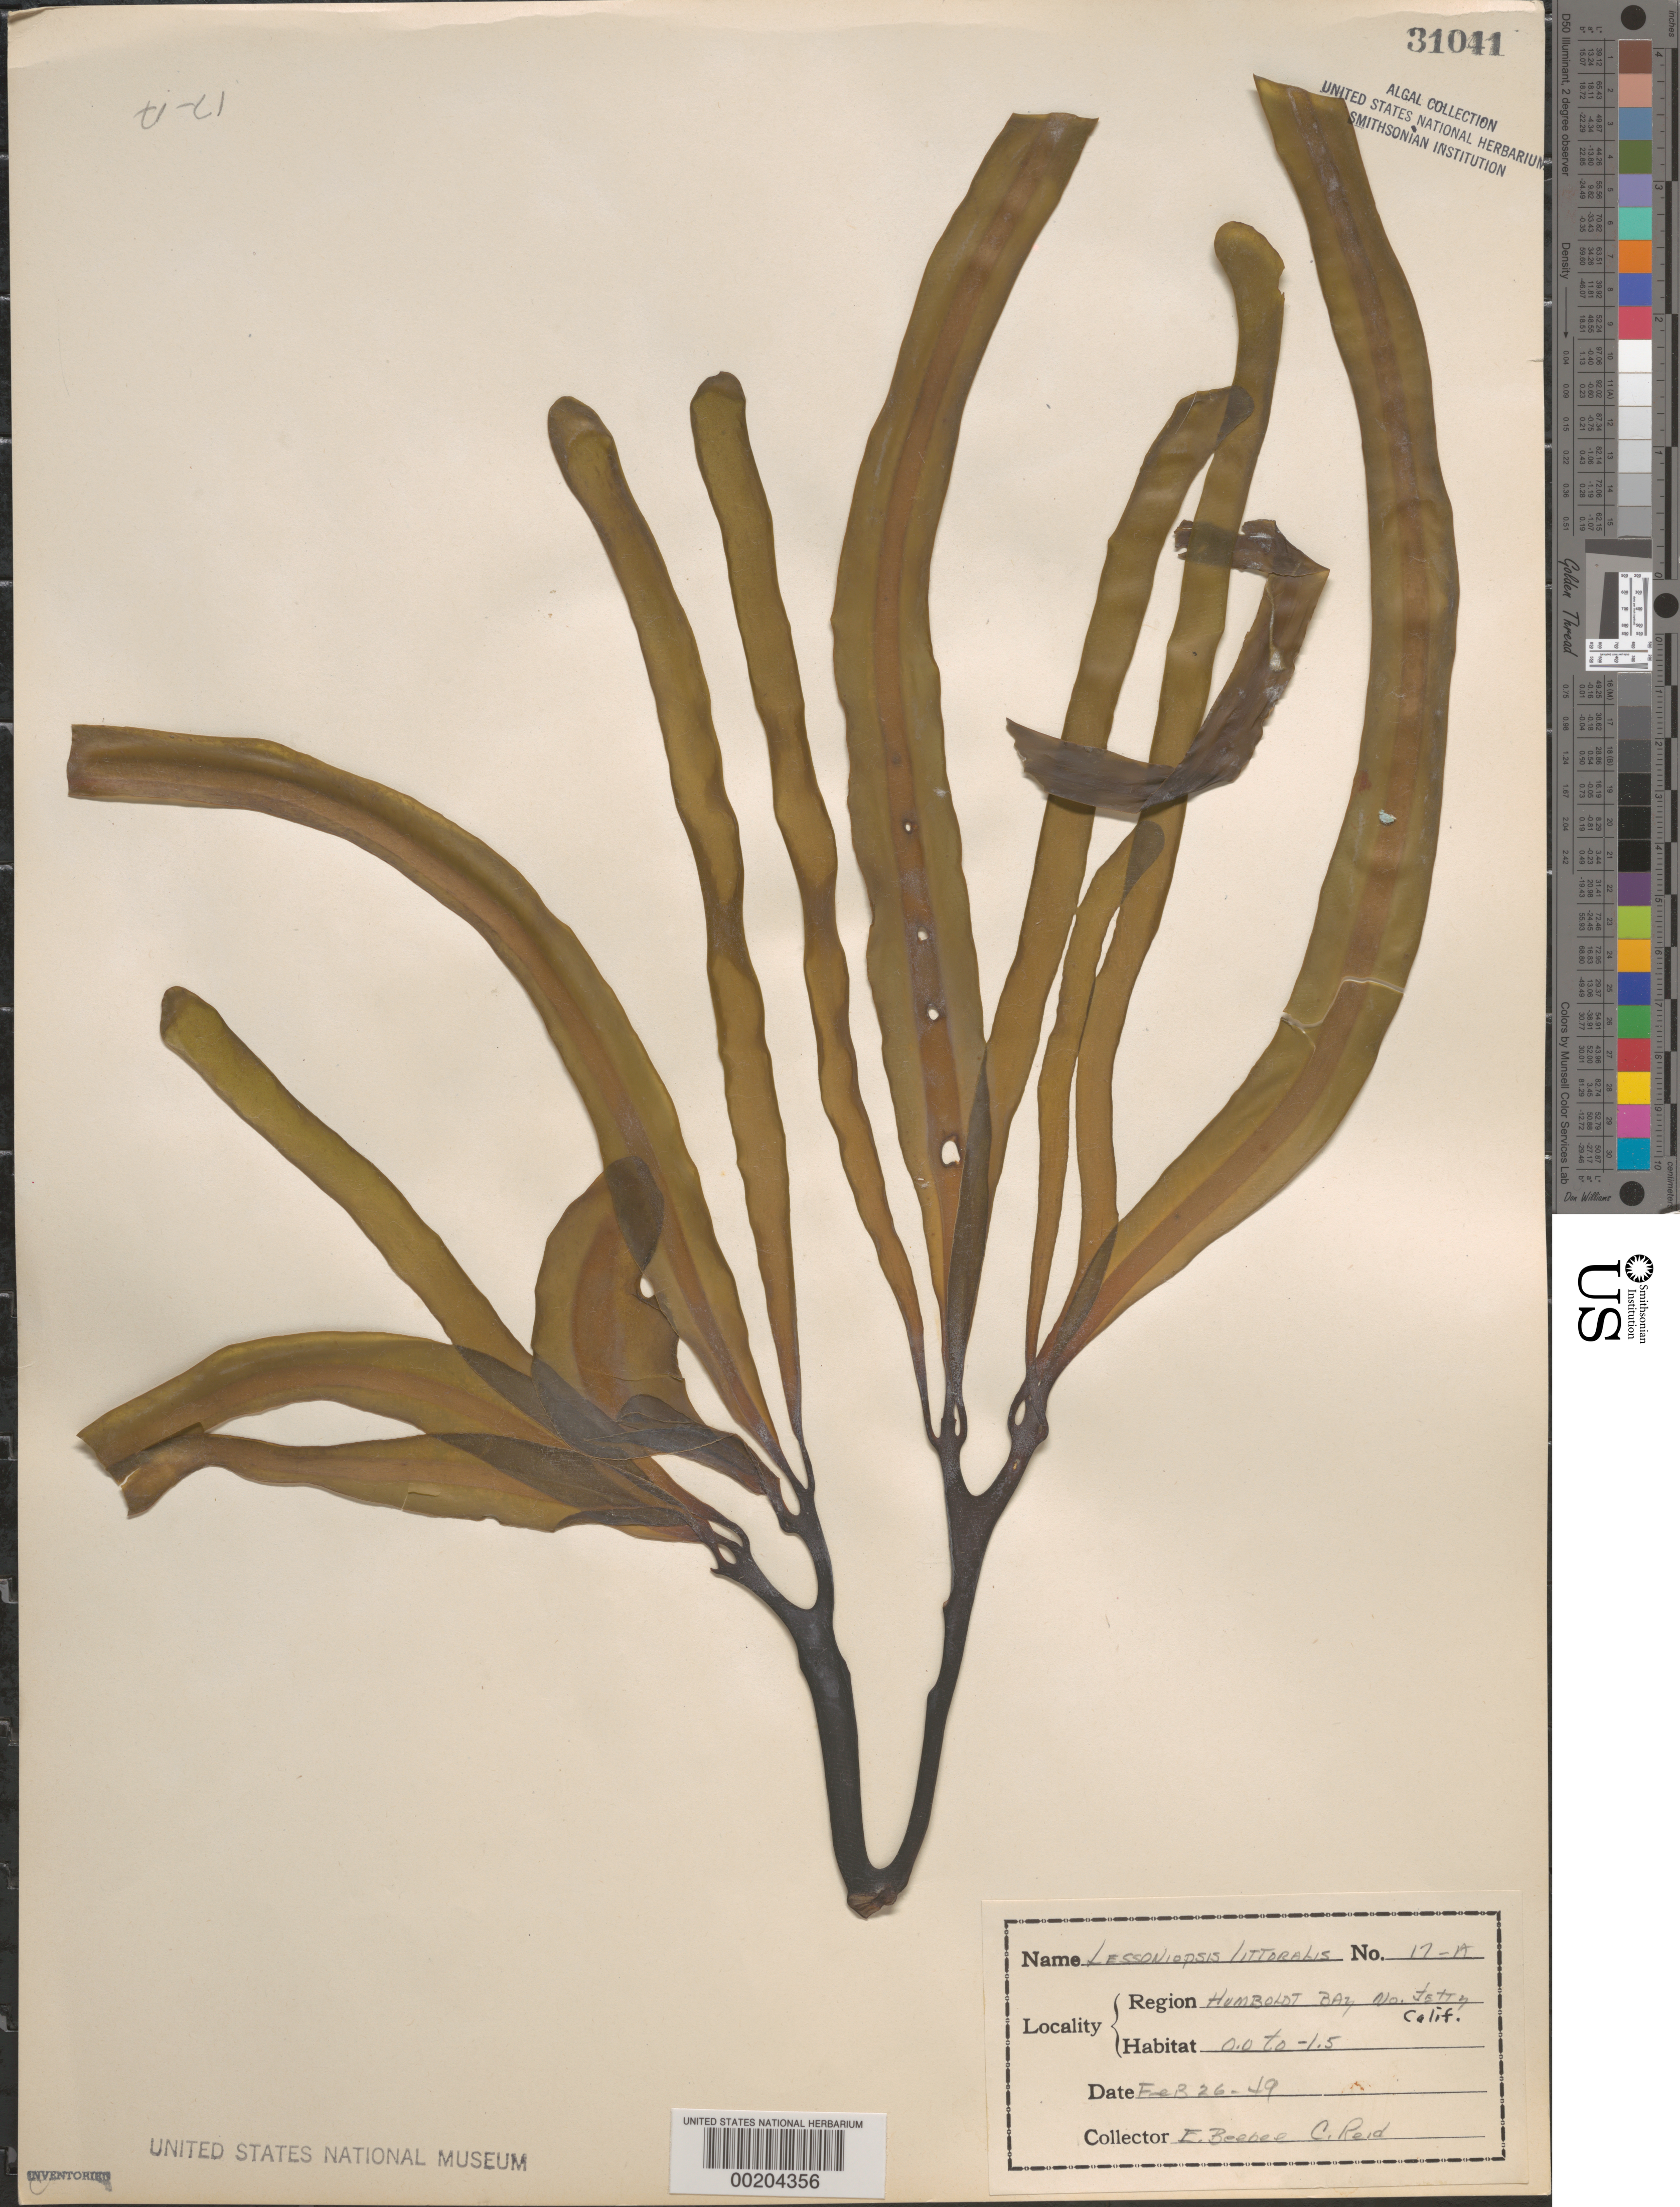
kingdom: Chromista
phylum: Ochrophyta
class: Phaeophyceae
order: Laminariales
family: Alariaceae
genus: Lessoniopsis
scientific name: Lessoniopsis littoralis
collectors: E. Beebe & C. Reid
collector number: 17-a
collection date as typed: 26 Feb 1949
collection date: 1949-02-26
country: United States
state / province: California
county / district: Humboldt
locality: Humboldt Bay, North Jetty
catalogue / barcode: US 31041